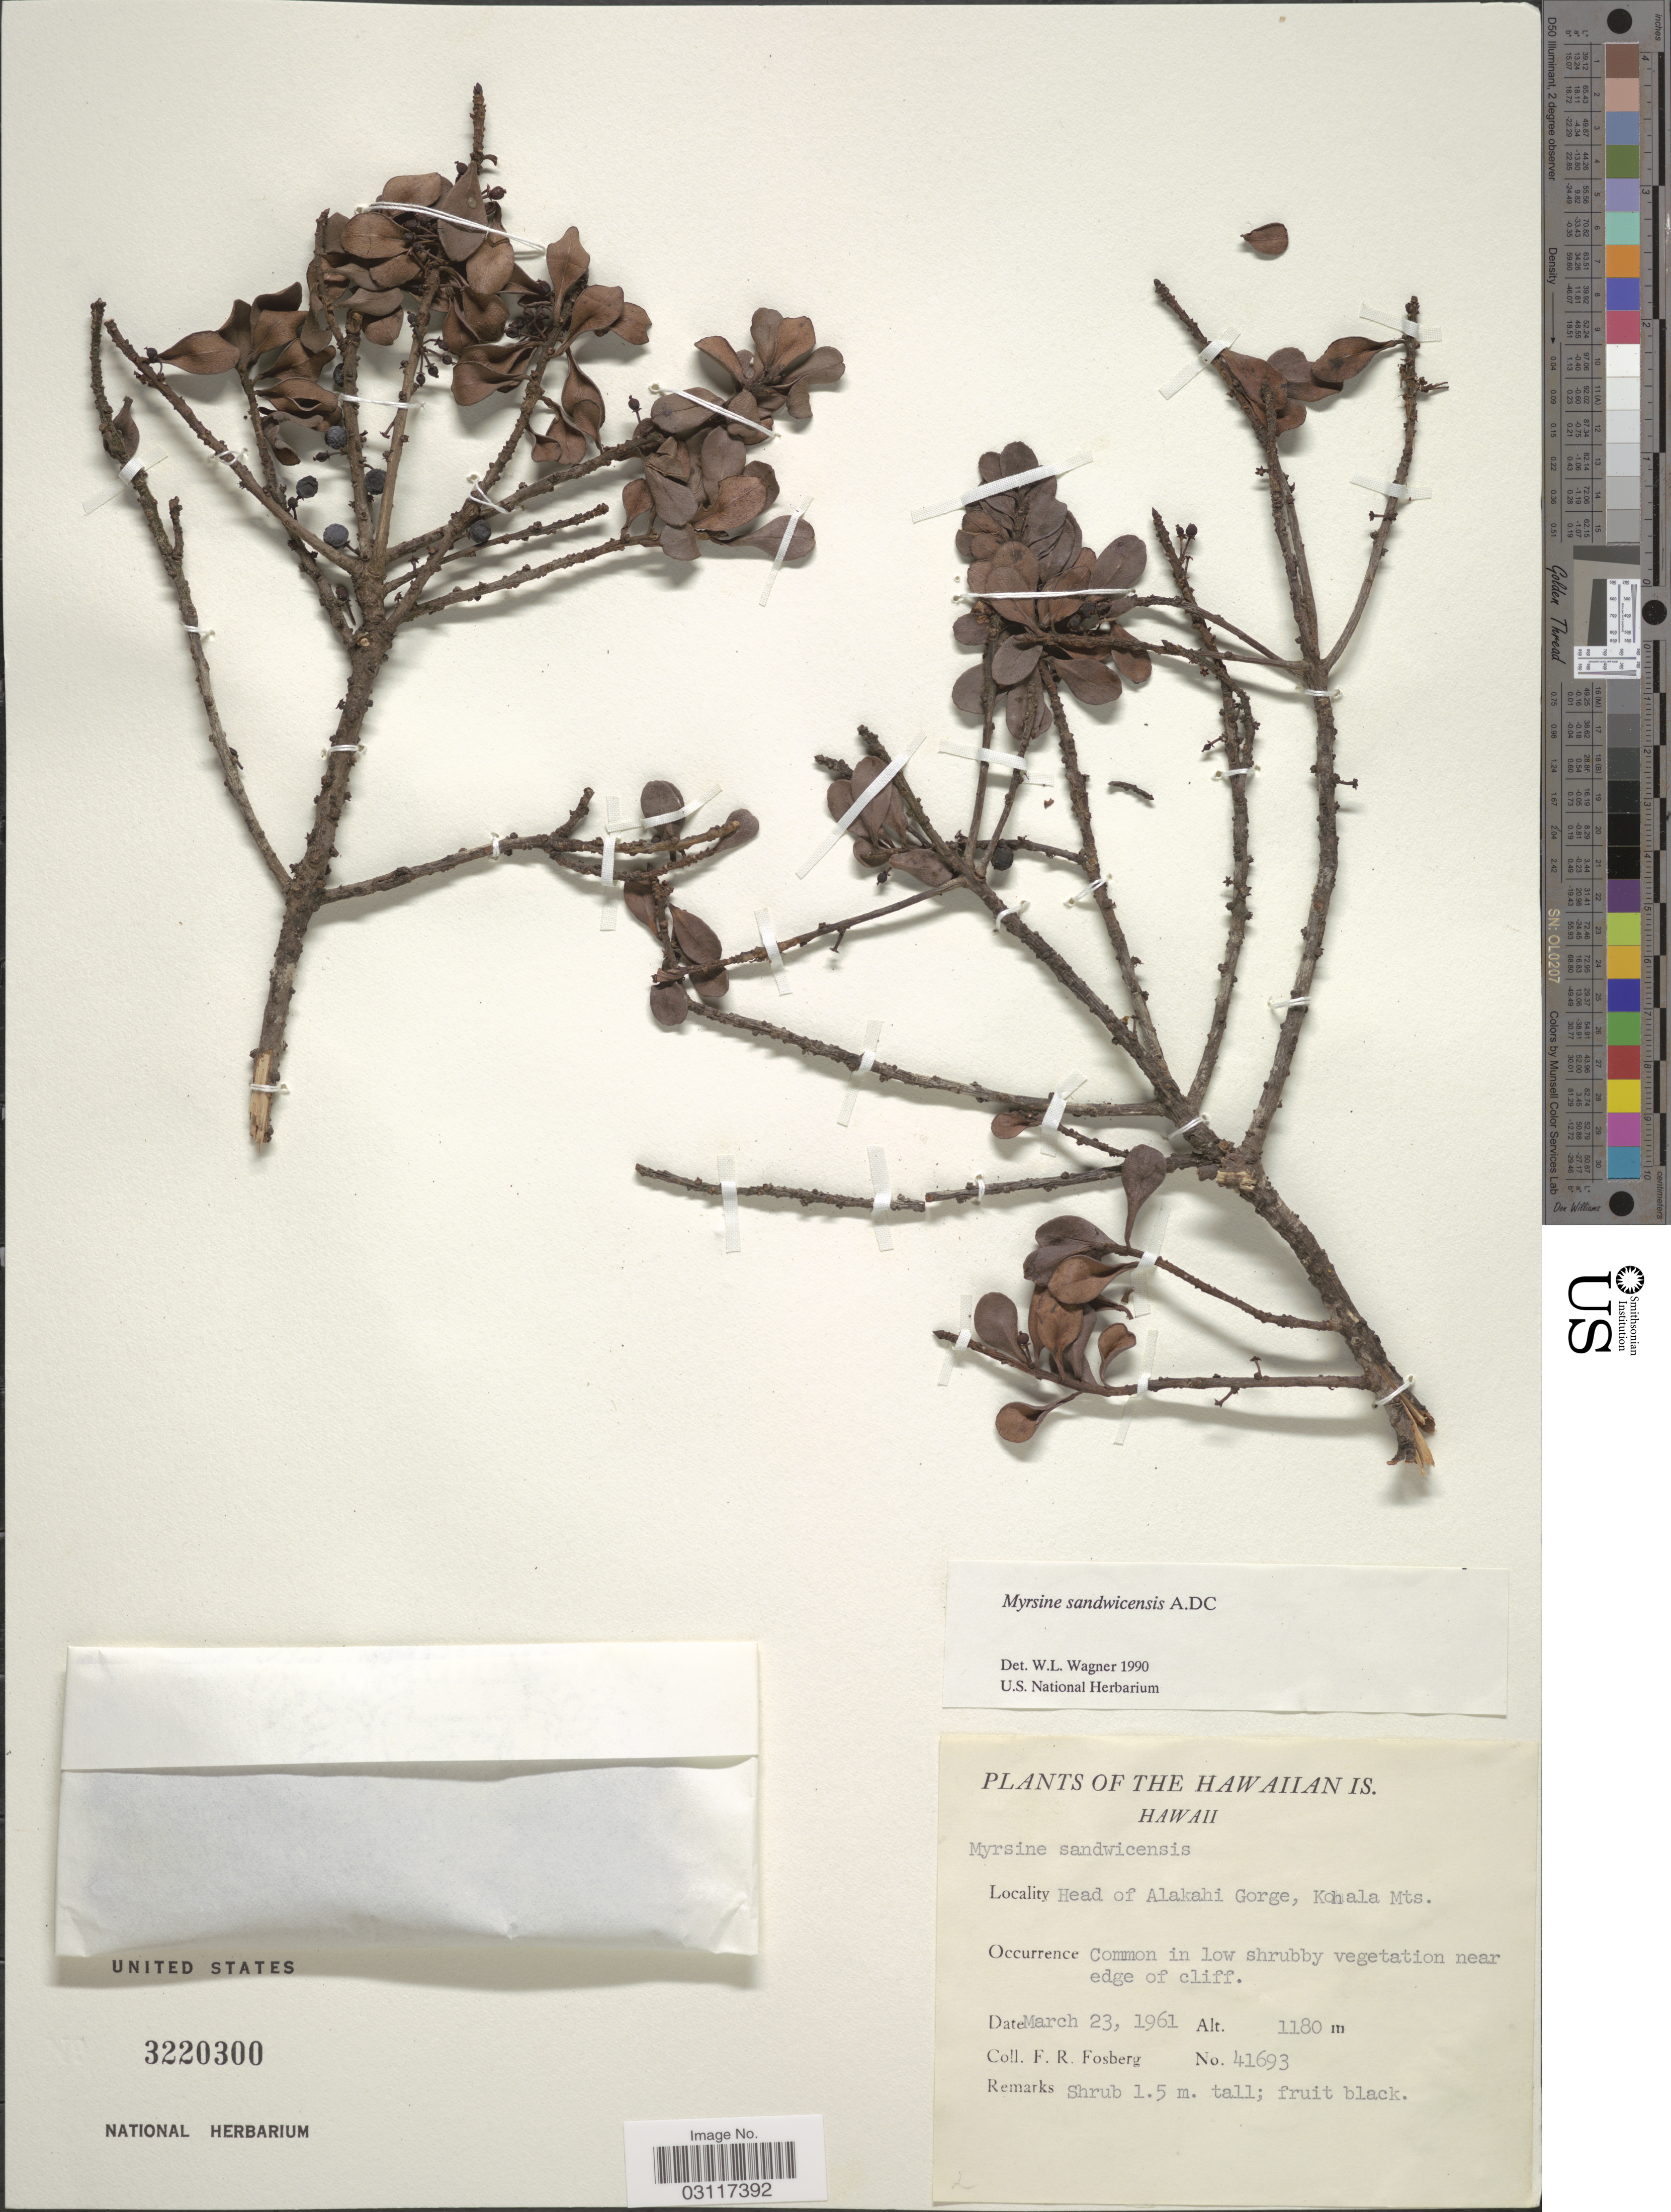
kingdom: Plantae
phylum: Tracheophyta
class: Magnoliopsida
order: Ericales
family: Primulaceae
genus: Myrsine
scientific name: Myrsine sandwicensis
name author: A. DC.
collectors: F. R. Fosberg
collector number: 41693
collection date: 1961-03-23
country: United States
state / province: Hawaii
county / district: Hawaii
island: Hawaii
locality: The Hawaiian Is., Head of Alakahi Gorge, Kohala Mts.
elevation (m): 1180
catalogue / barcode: US 3220300